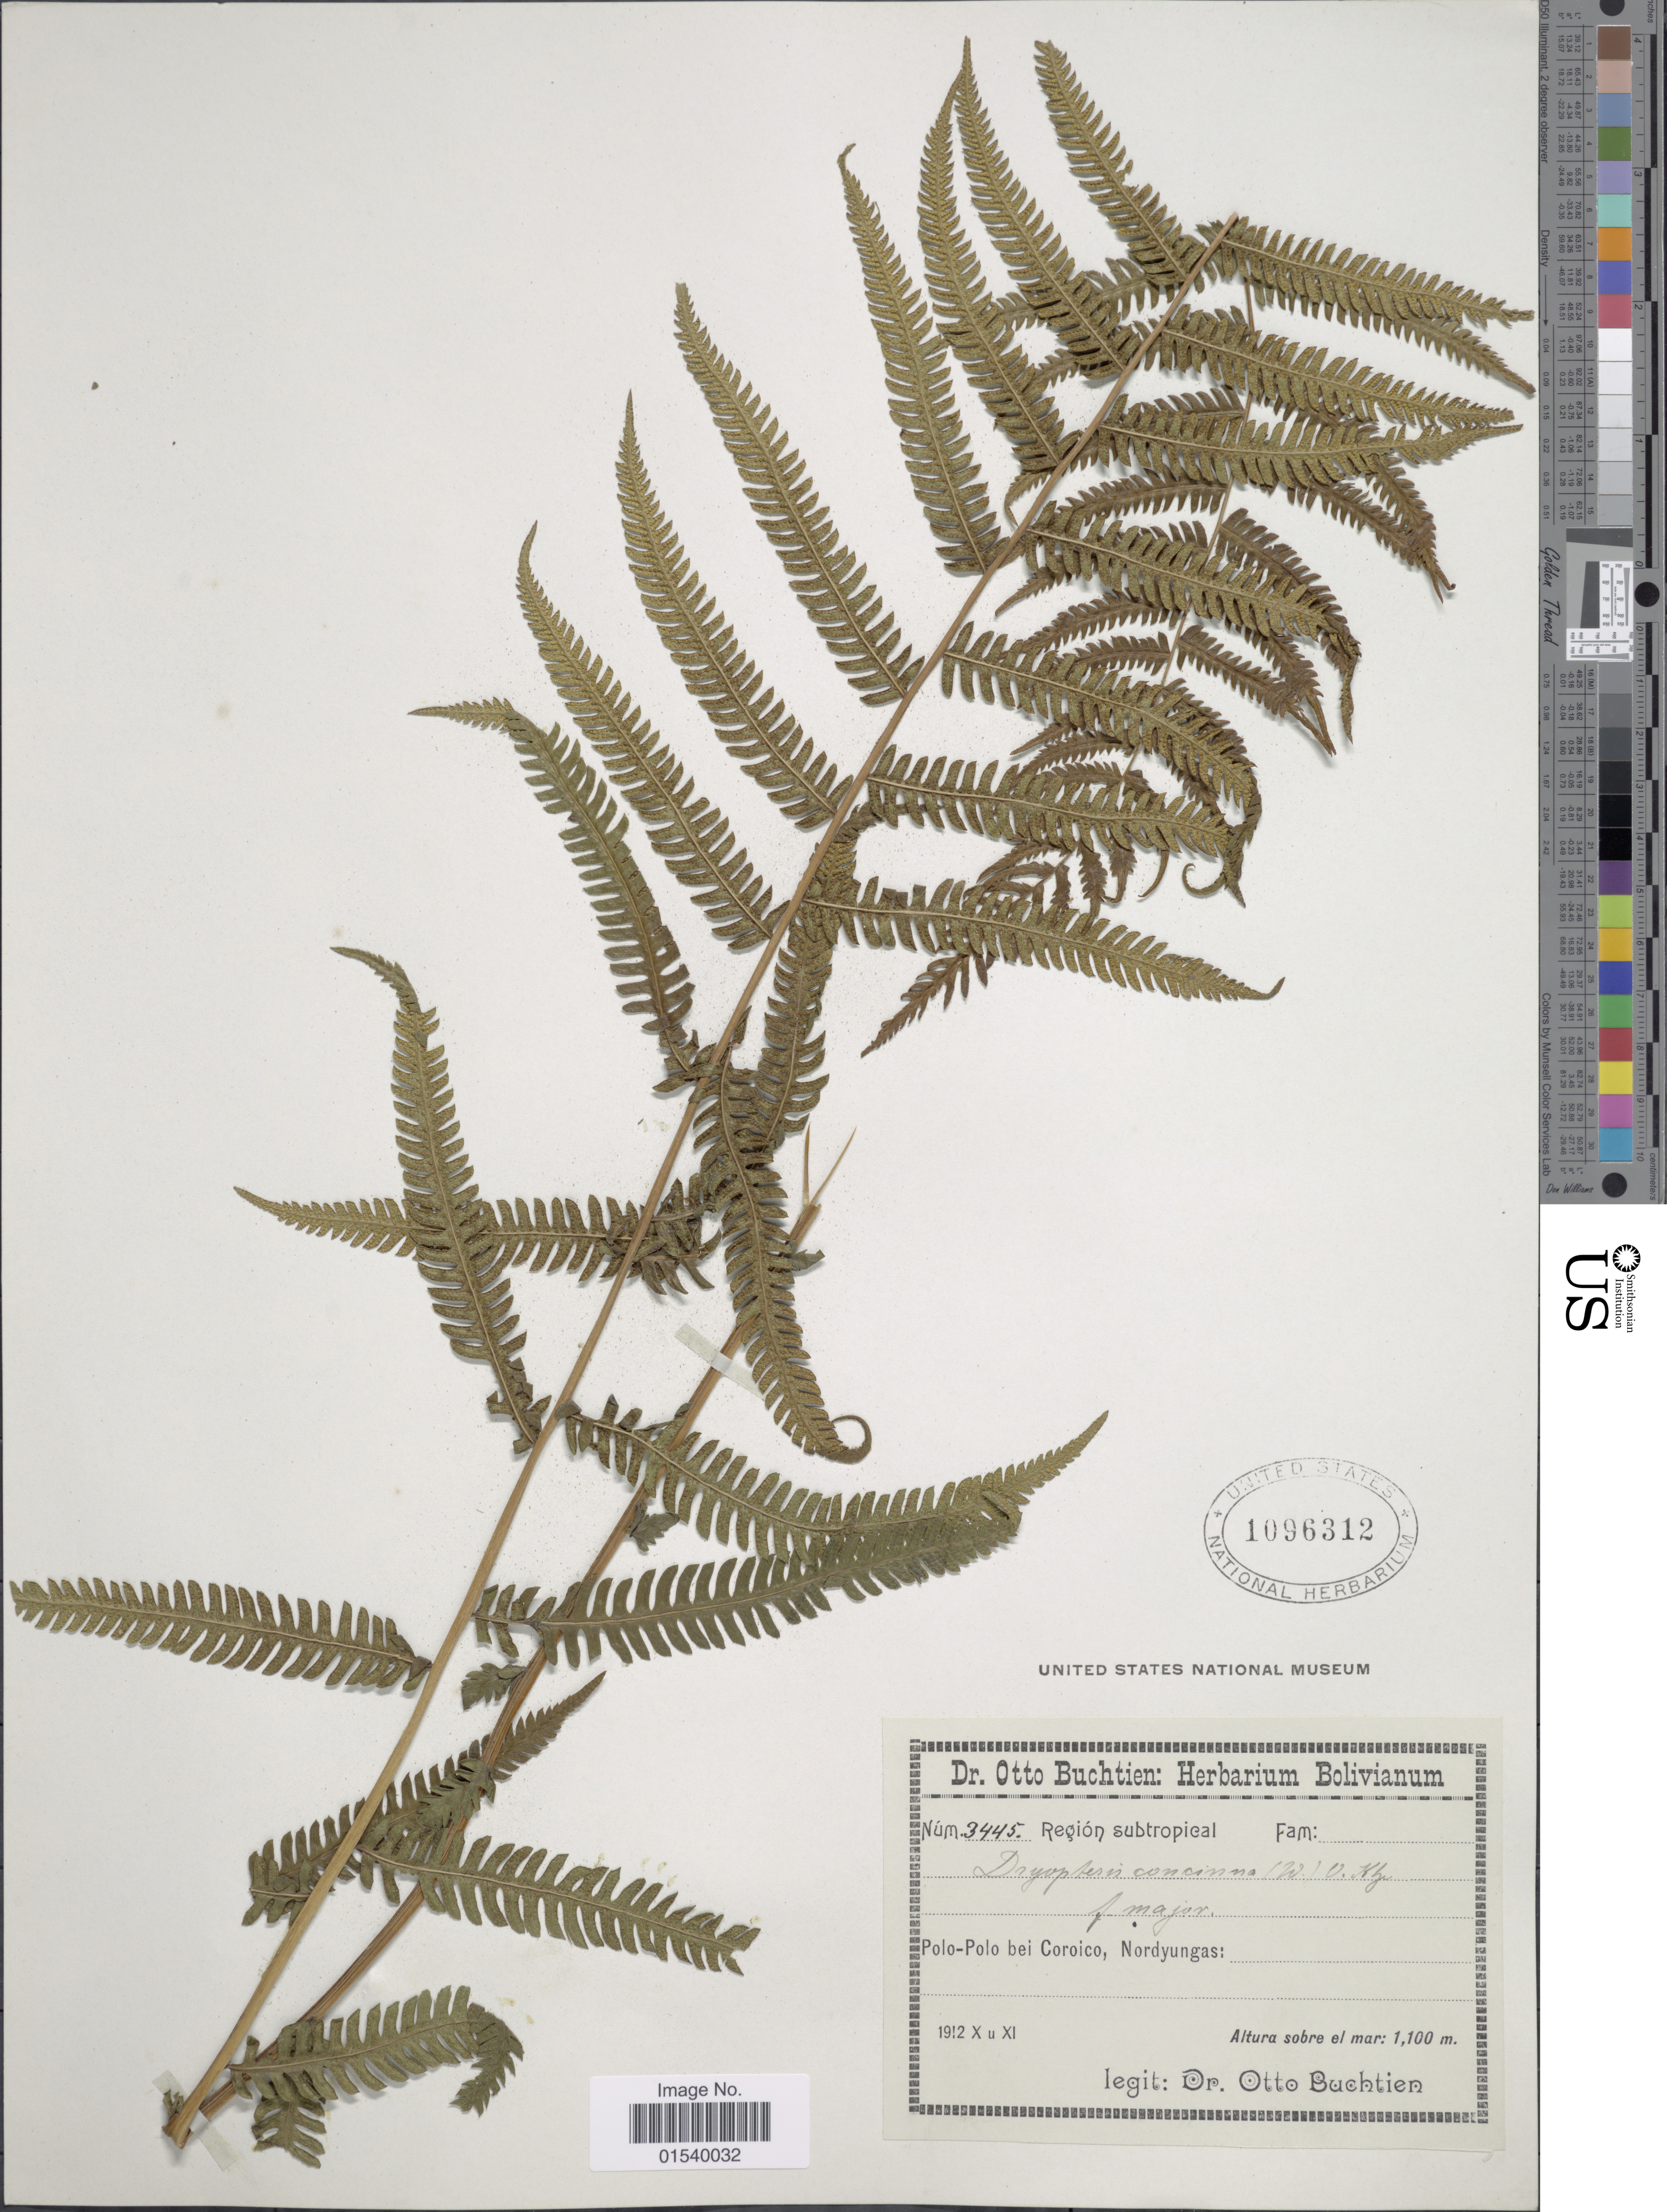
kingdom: Plantae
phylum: Tracheophyta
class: Polypodiopsida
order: Polypodiales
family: Thelypteridaceae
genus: Amauropelta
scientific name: Amauropelta concinna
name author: (Willd.) Pic. Serm.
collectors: O. Buchtien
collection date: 1912-10/1912-11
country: Bolivia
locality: Polo-Polo bei Coroico, Nordyungas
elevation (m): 1100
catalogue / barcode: US 1096312